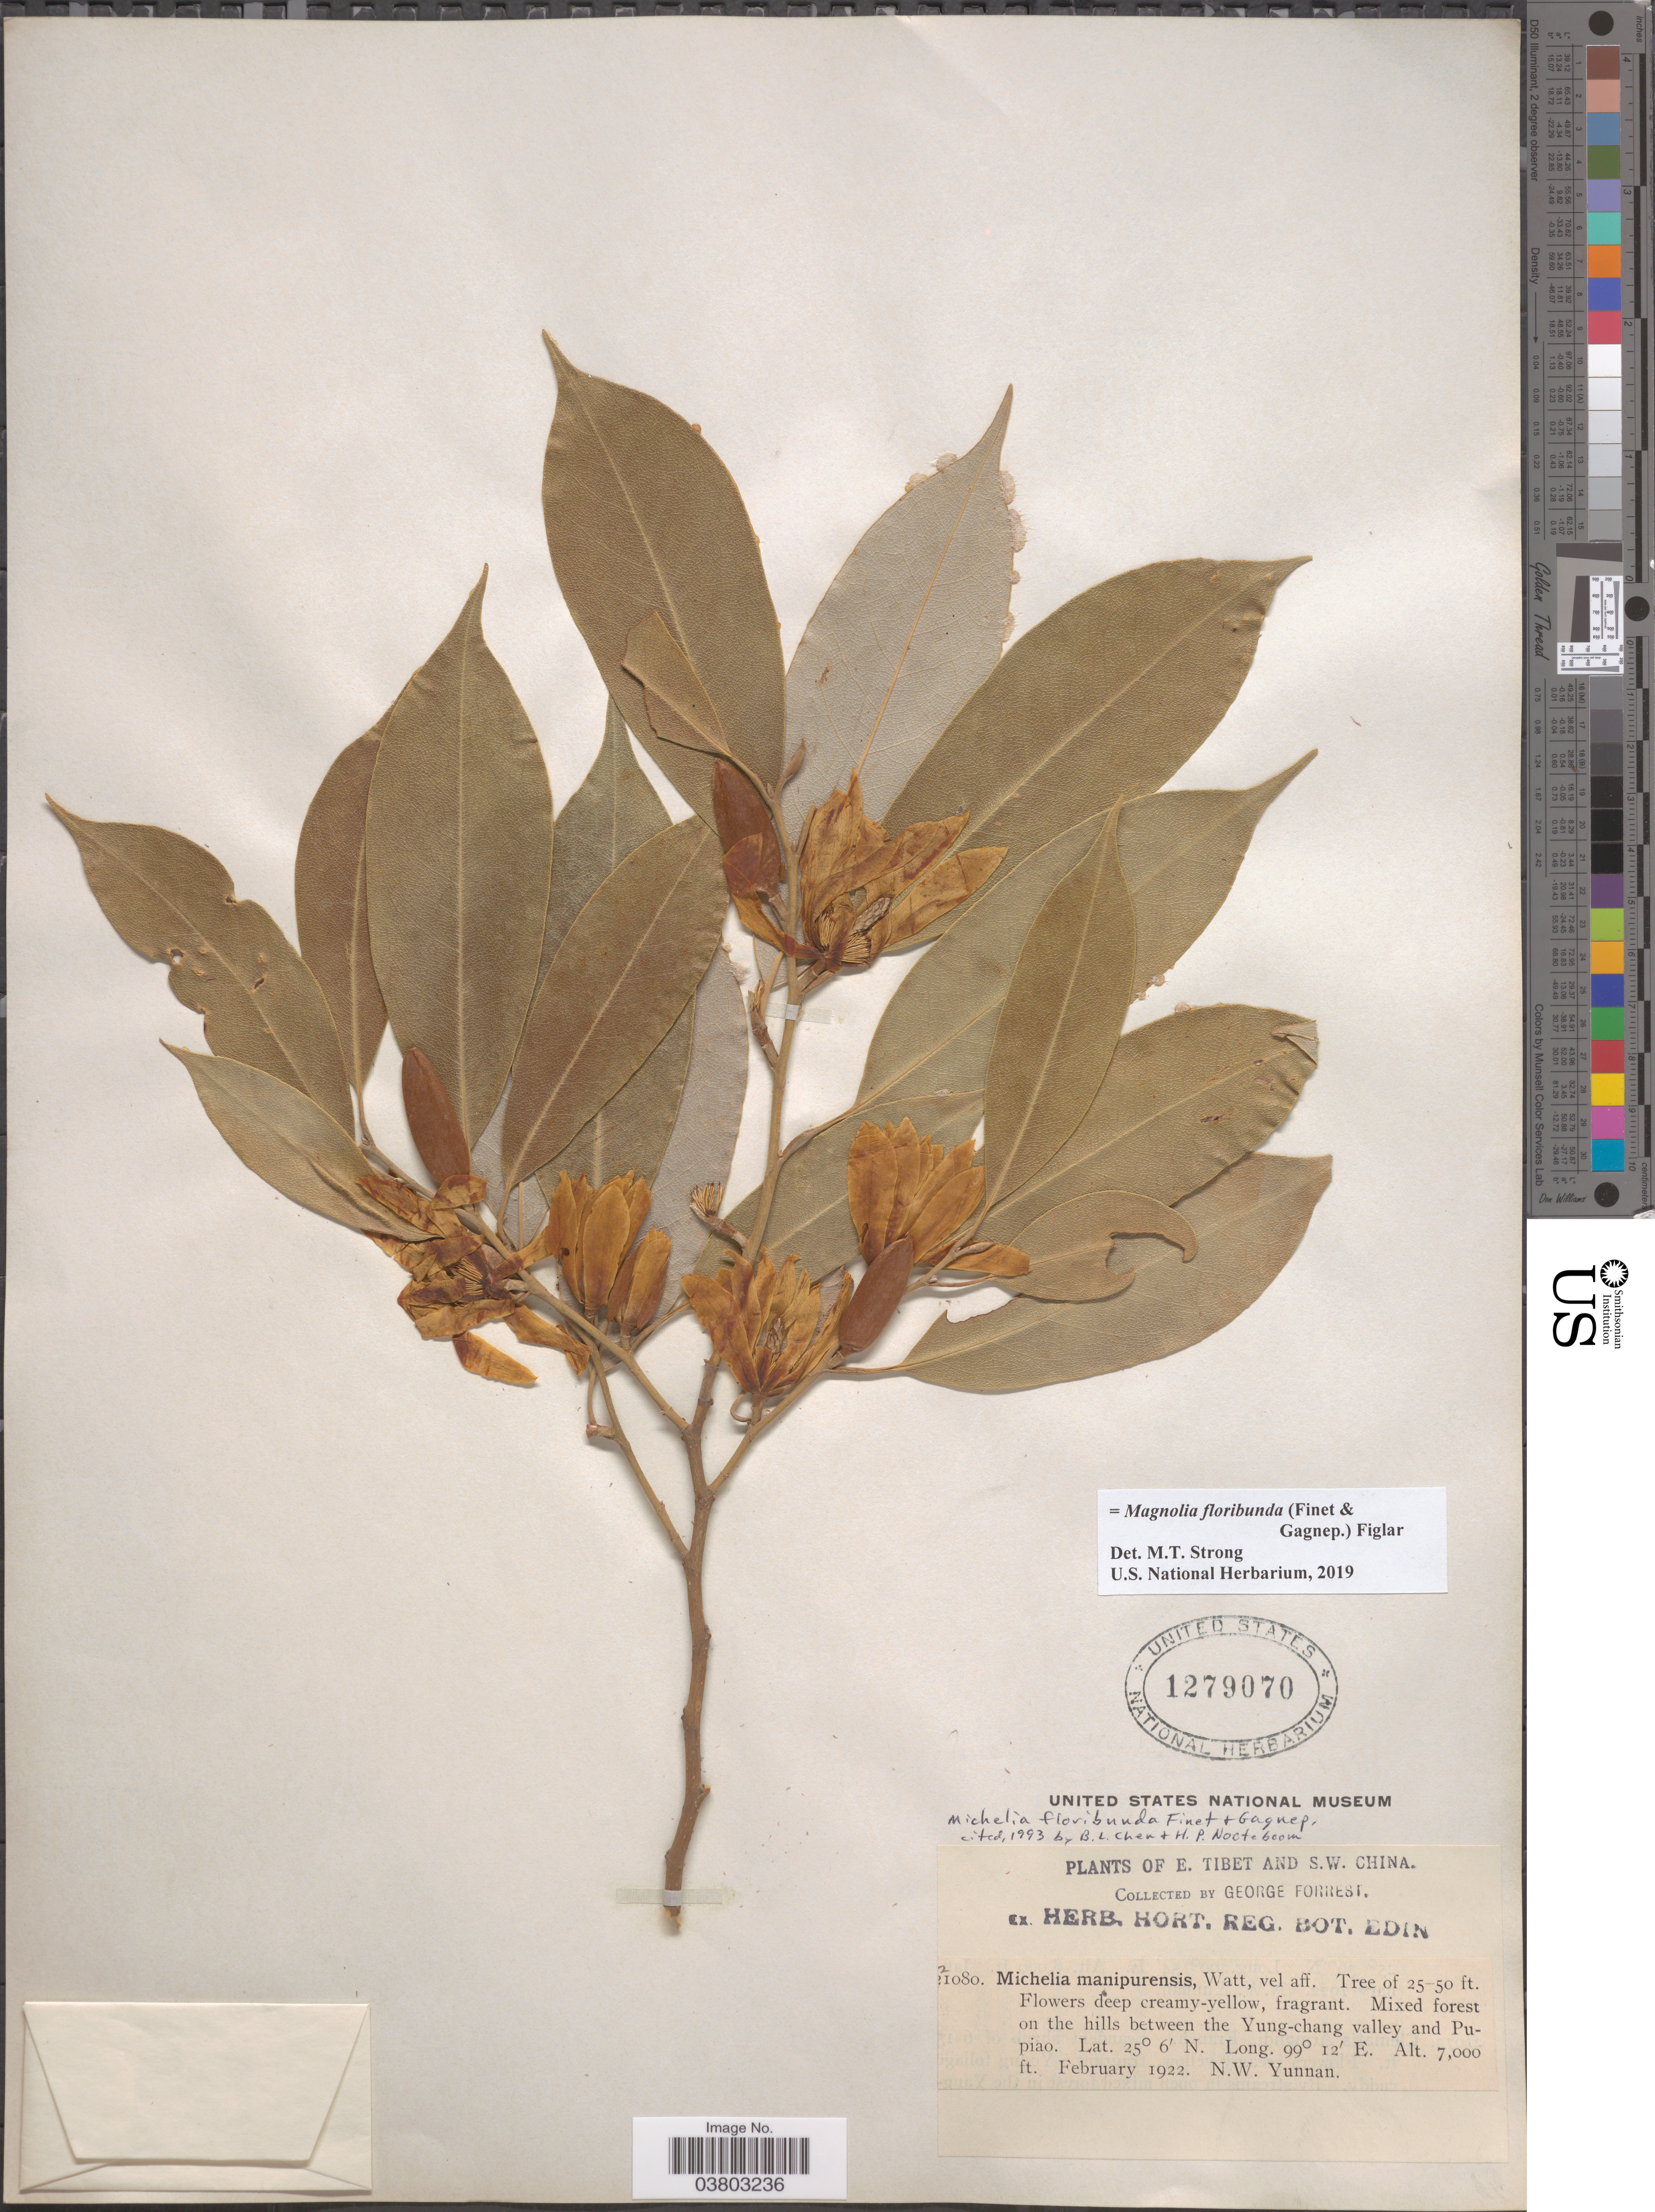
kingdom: Plantae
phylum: Tracheophyta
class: Magnoliopsida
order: Magnoliales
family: Magnoliaceae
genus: Magnolia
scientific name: Magnolia floribunda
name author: (Finet & Gagnep.) Figlar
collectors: G. Forrest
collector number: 221080*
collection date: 1922-02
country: China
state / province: Yunnan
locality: S.W. China. Mixed forest on the hills between the Yung-chang valley and Pupiao. N.W. Yunnan.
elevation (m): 2134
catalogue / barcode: US 1279070